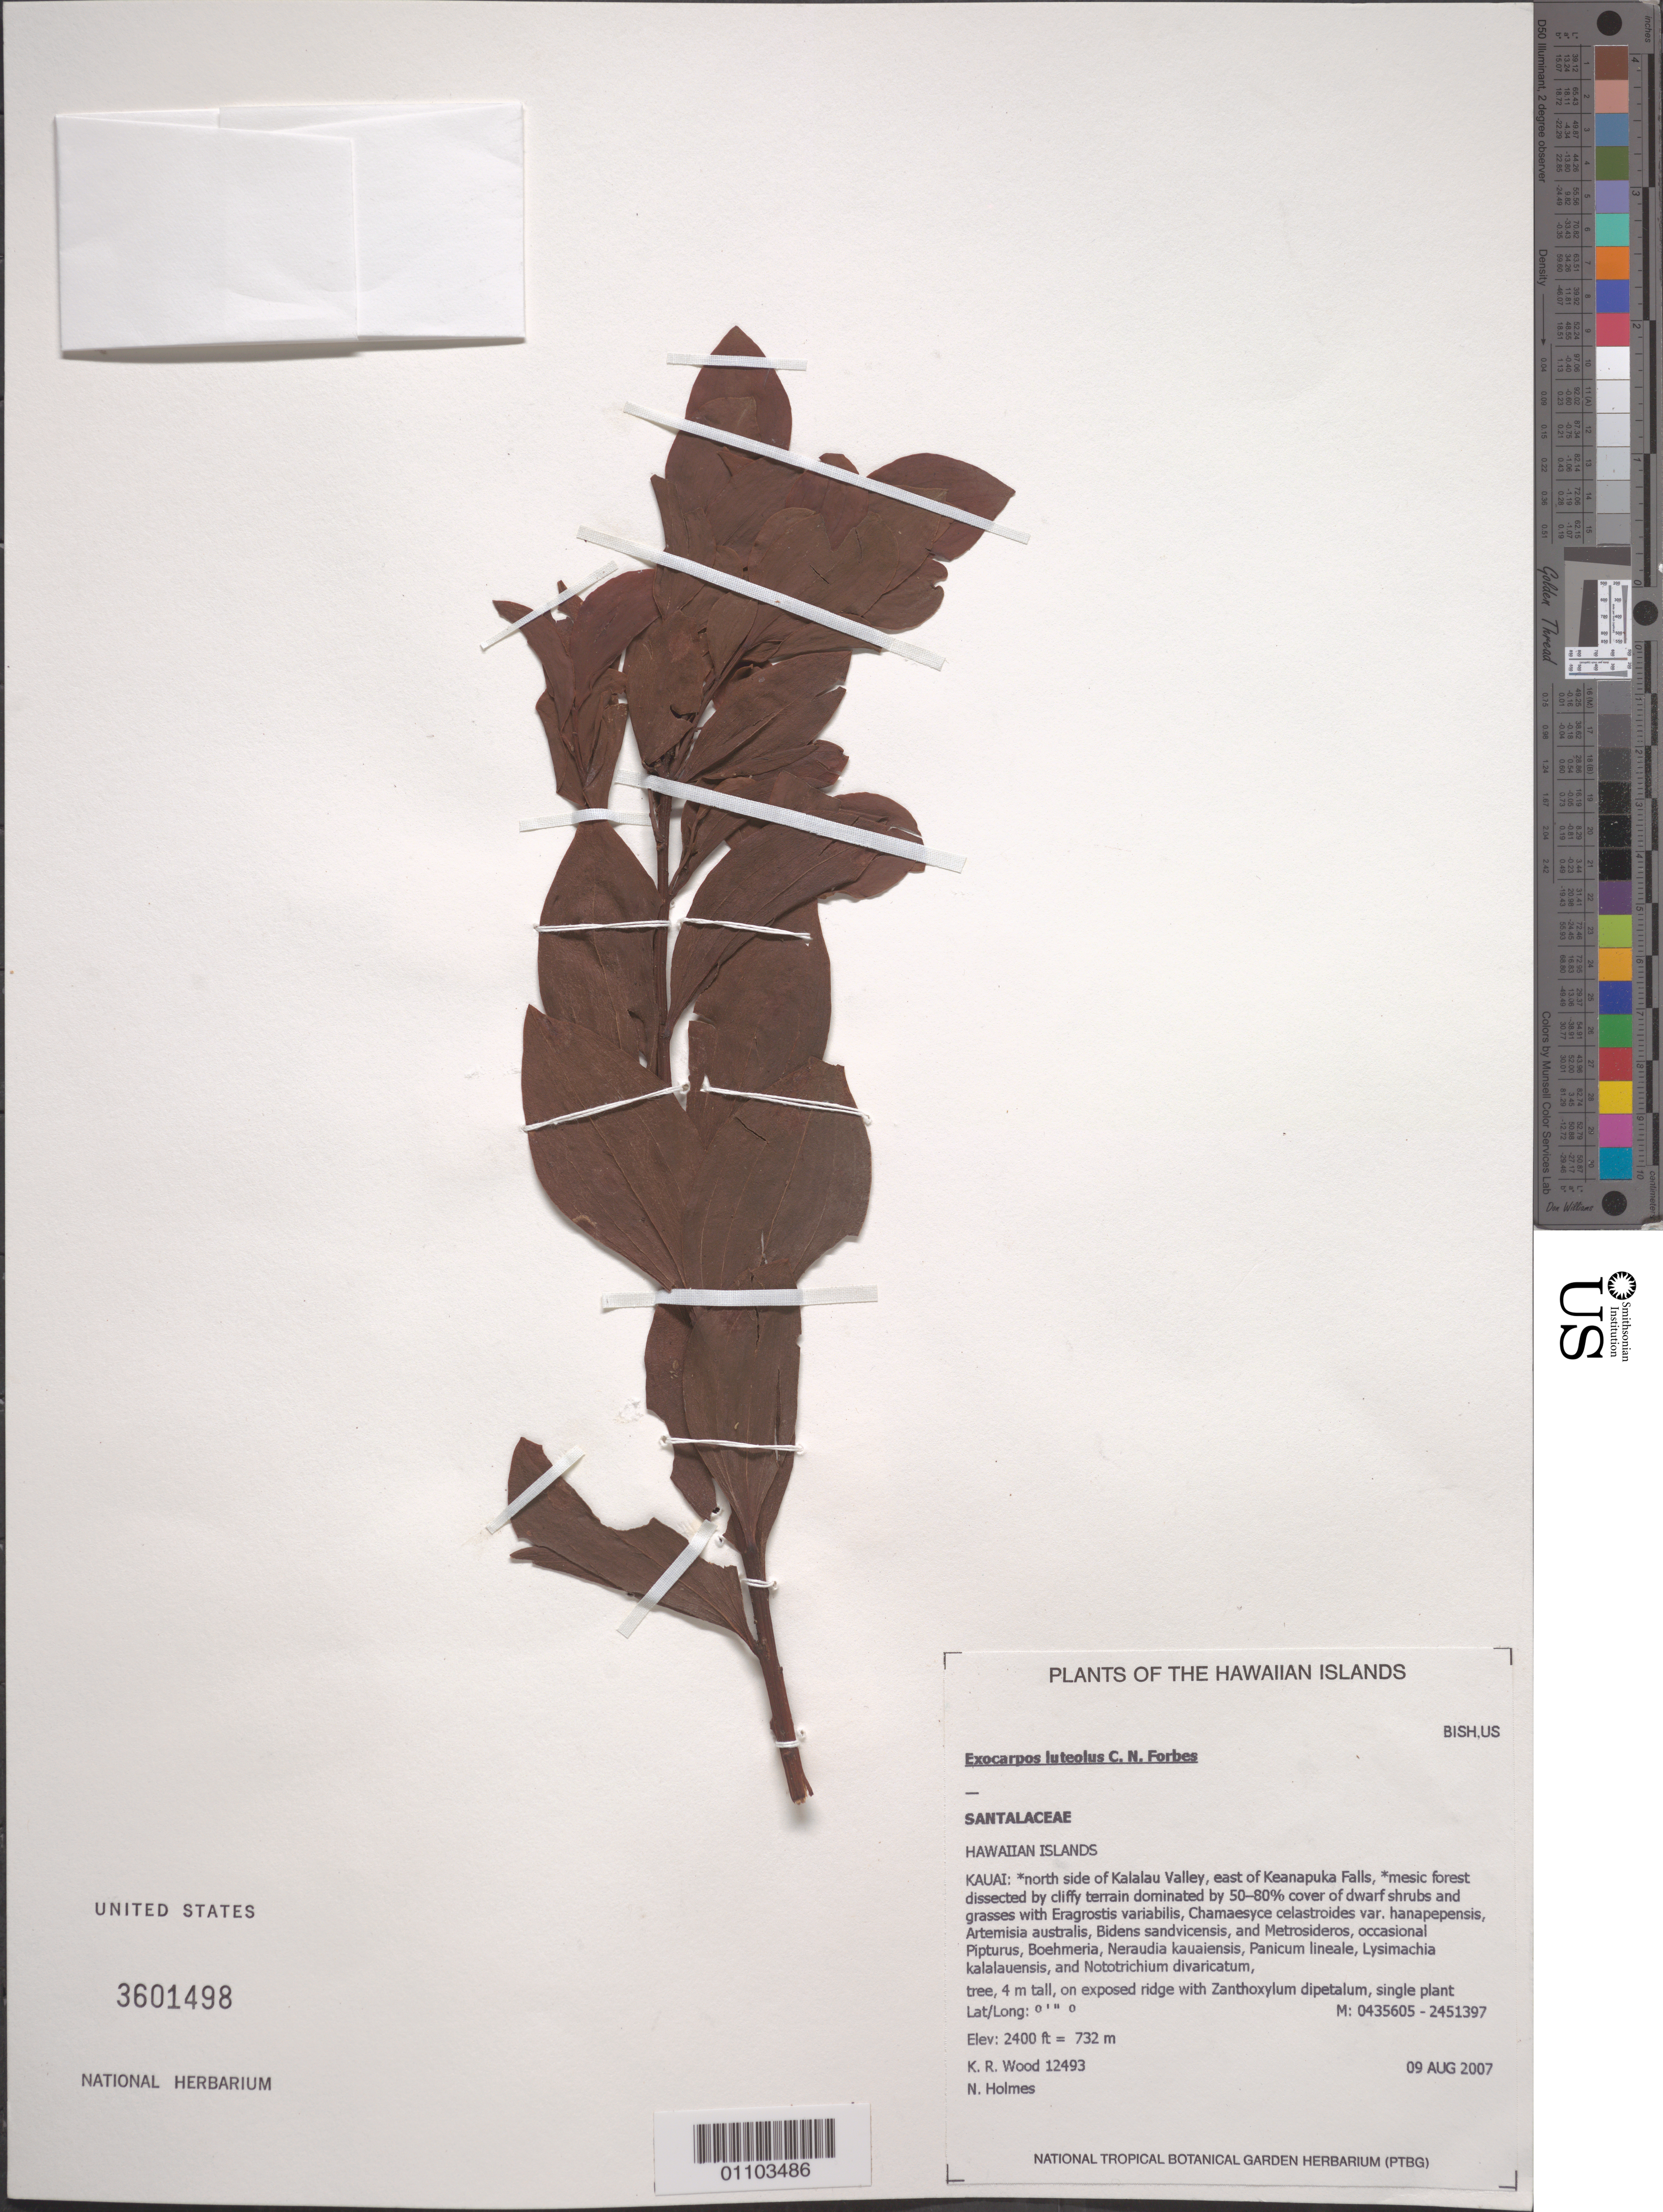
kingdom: Plantae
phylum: Tracheophyta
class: Magnoliopsida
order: Santalales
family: Santalaceae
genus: Exocarpos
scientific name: Exocarpos luteolus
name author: C.N. Forbes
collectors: K. R. Wood & N. Holmes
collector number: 12493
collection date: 2007-08-09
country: United States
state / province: Hawaii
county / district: Kauai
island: Kaua'i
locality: North side of Kalalau Valley, east of Keanapuka Falls.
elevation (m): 732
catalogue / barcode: US 3601498